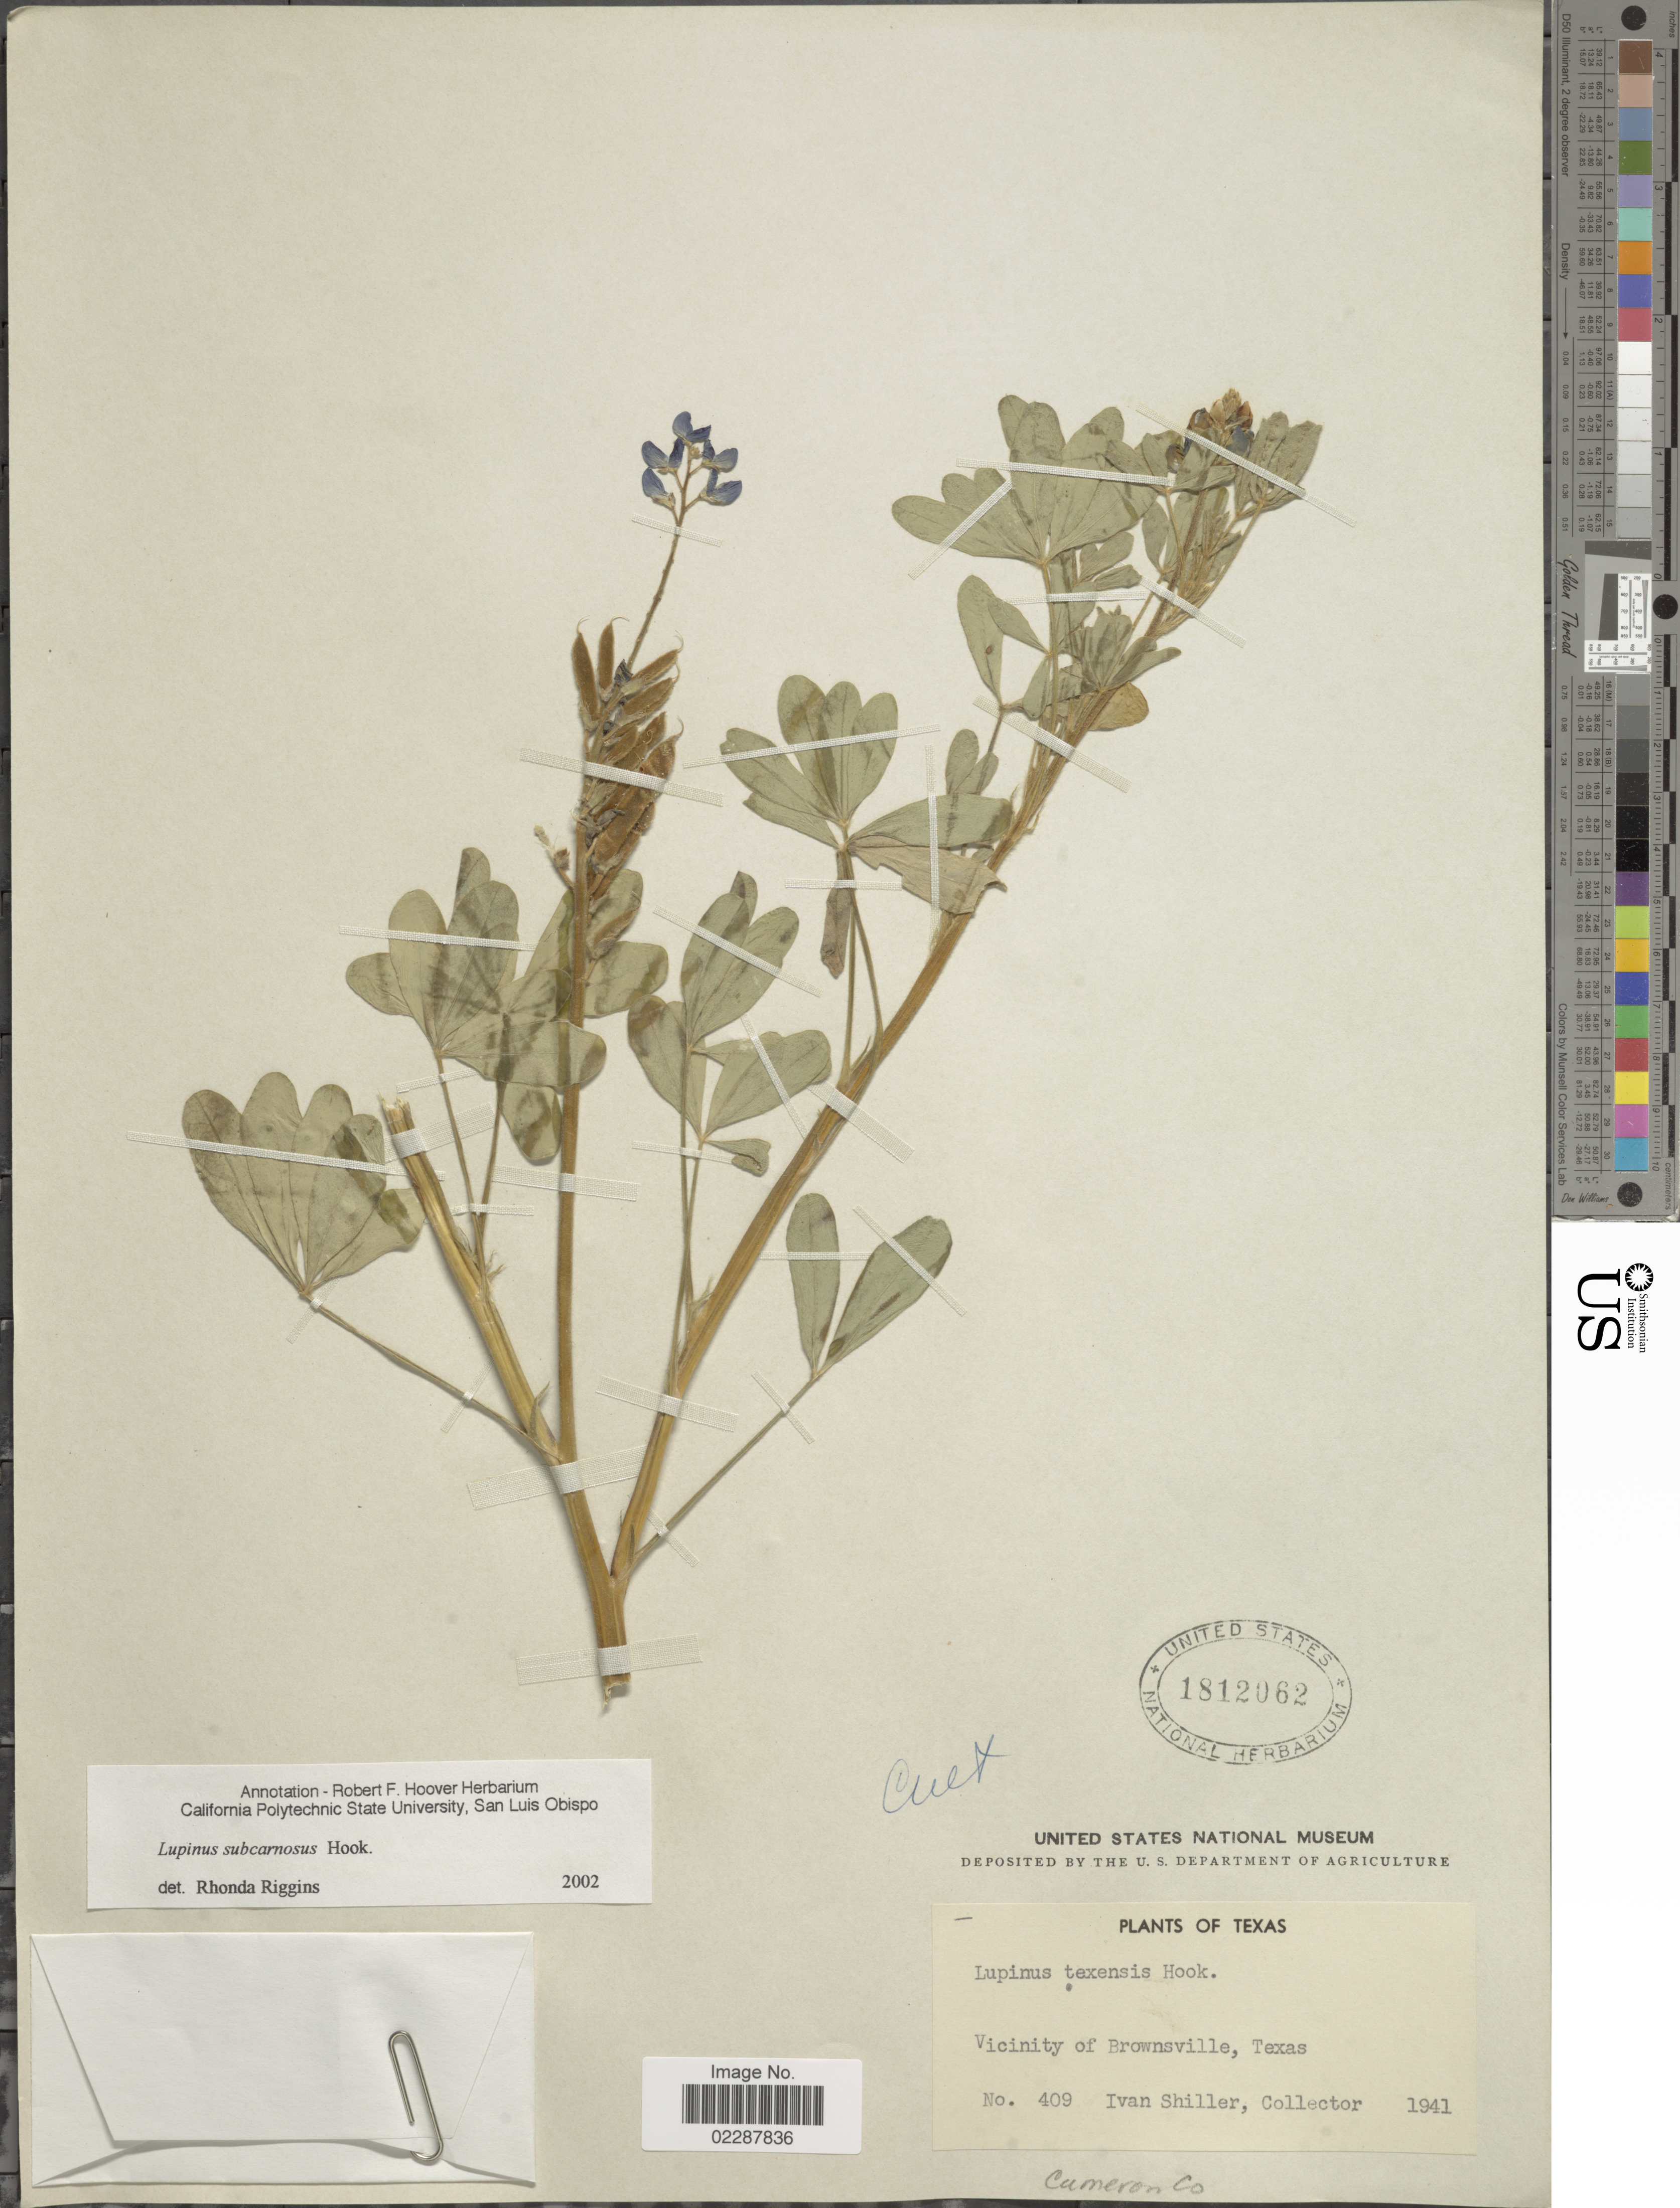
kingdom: Plantae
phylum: Tracheophyta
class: Magnoliopsida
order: Fabales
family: Fabaceae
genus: Lupinus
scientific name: Lupinus subcarnosus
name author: Hook.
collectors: I. Shiller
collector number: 409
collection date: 1941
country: United States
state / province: Texas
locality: Vicinity of Brownsville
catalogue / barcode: US 1812062